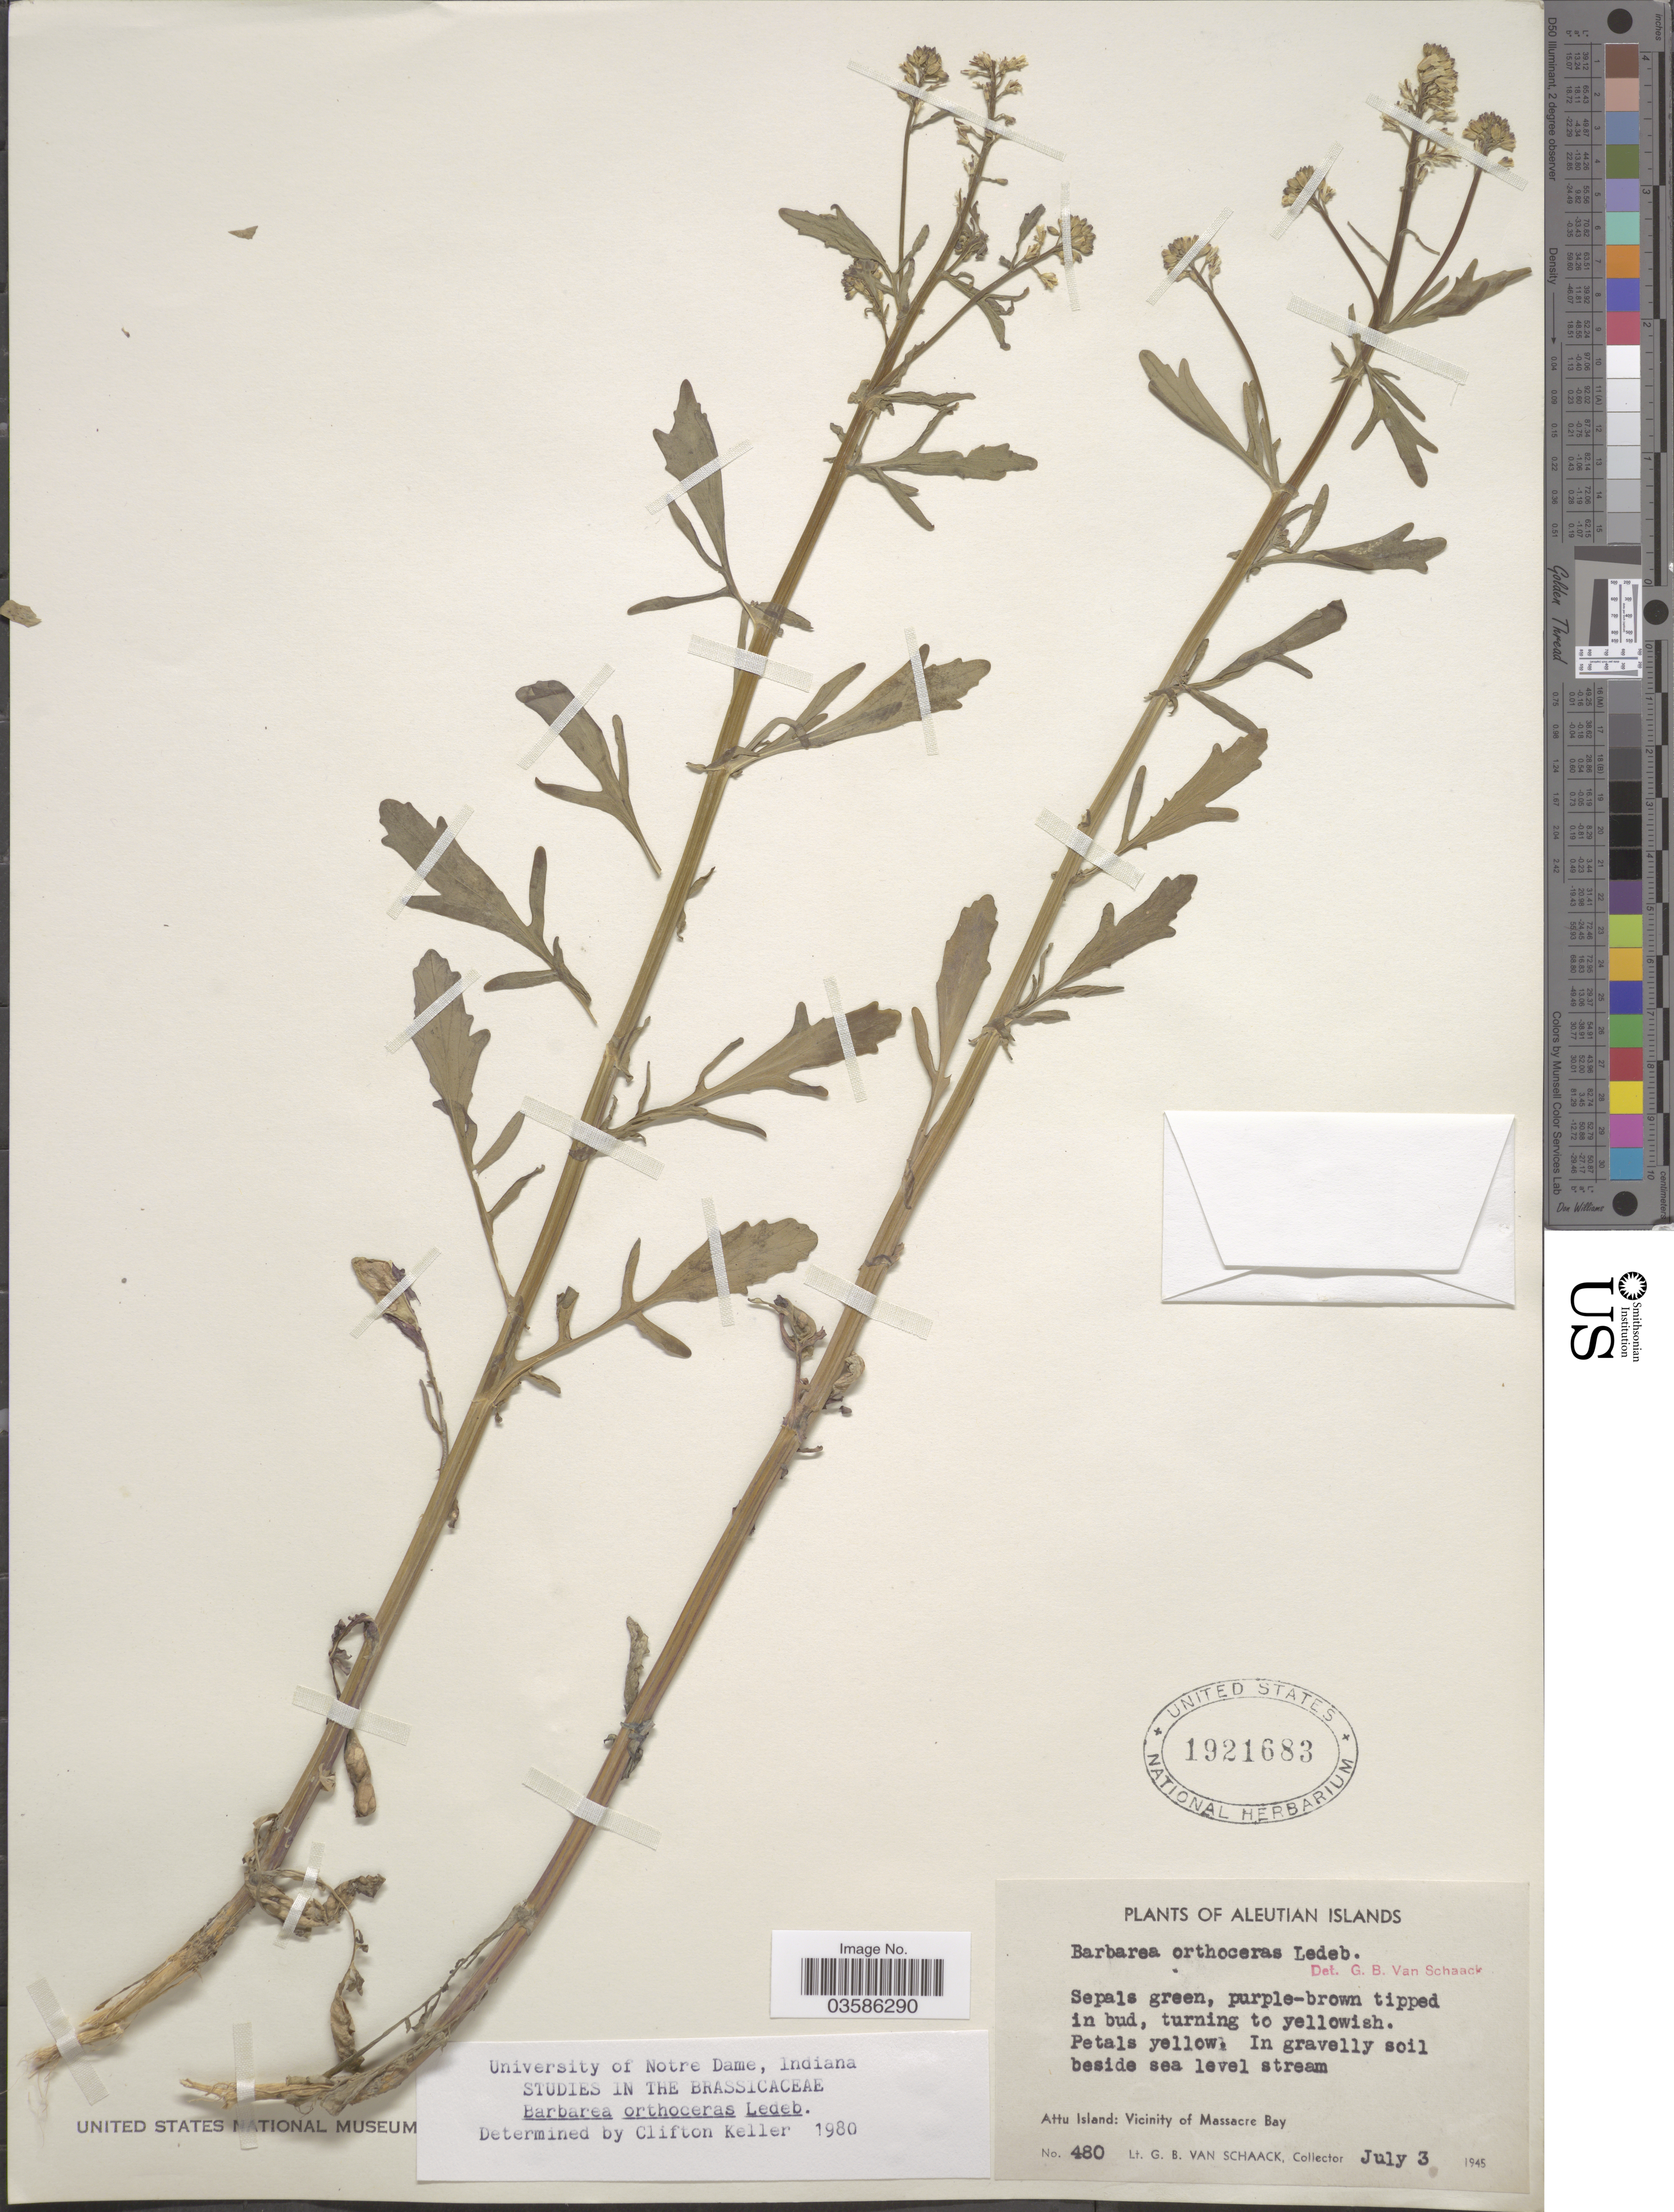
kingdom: Plantae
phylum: Tracheophyta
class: Magnoliopsida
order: Brassicales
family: Brassicaceae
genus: Barbarea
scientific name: Barbarea orthoceras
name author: Ledeb.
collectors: G. Van Schaack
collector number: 480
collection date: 1945-07-03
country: United States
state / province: Alaska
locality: Aleutian Islands. Attu Island: Vicinity of Massacre Bay.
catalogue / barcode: US 1921683